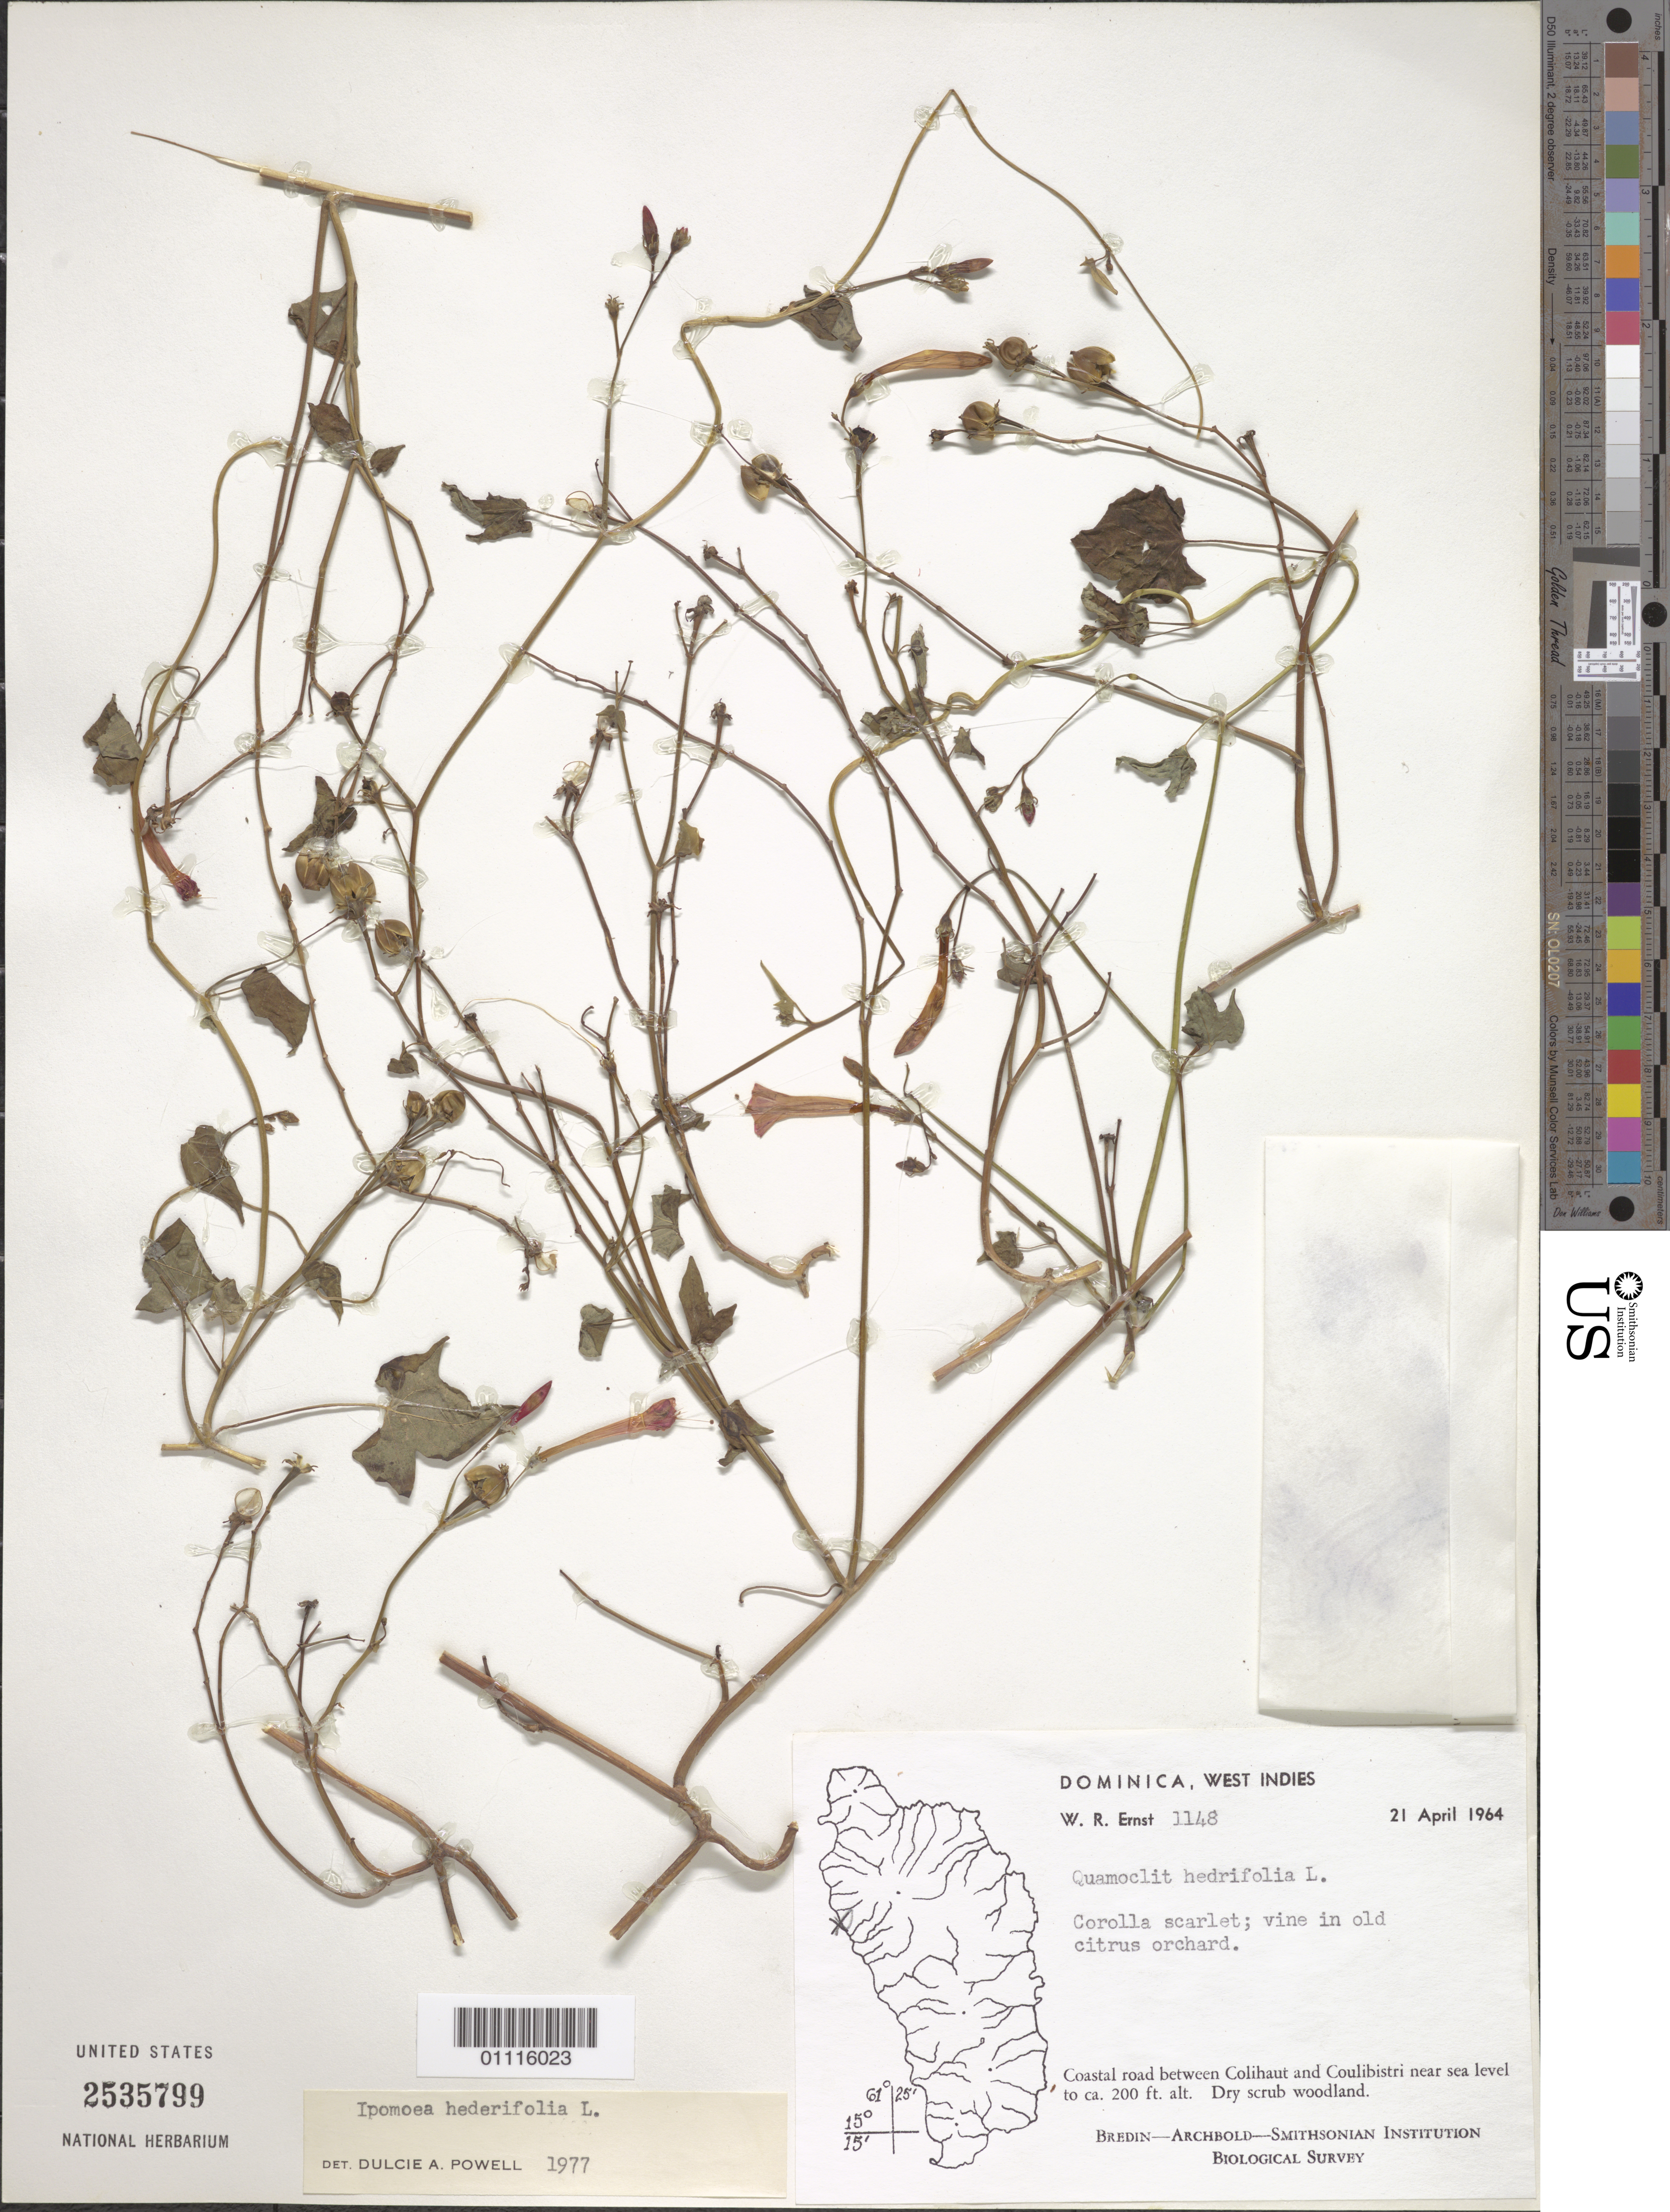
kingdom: Plantae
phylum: Tracheophyta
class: Magnoliopsida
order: Solanales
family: Convolvulaceae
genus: Ipomoea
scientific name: Ipomoea hederifolia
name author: L.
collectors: W. R. Ernst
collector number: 1148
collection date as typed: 21 Apr 1964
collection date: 1964-04-21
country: Dominica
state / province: St. Peter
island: Dominica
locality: Coastal road between Colihaut and Coulibistri. Dry scrub woodland.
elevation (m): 0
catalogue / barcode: US 2535799